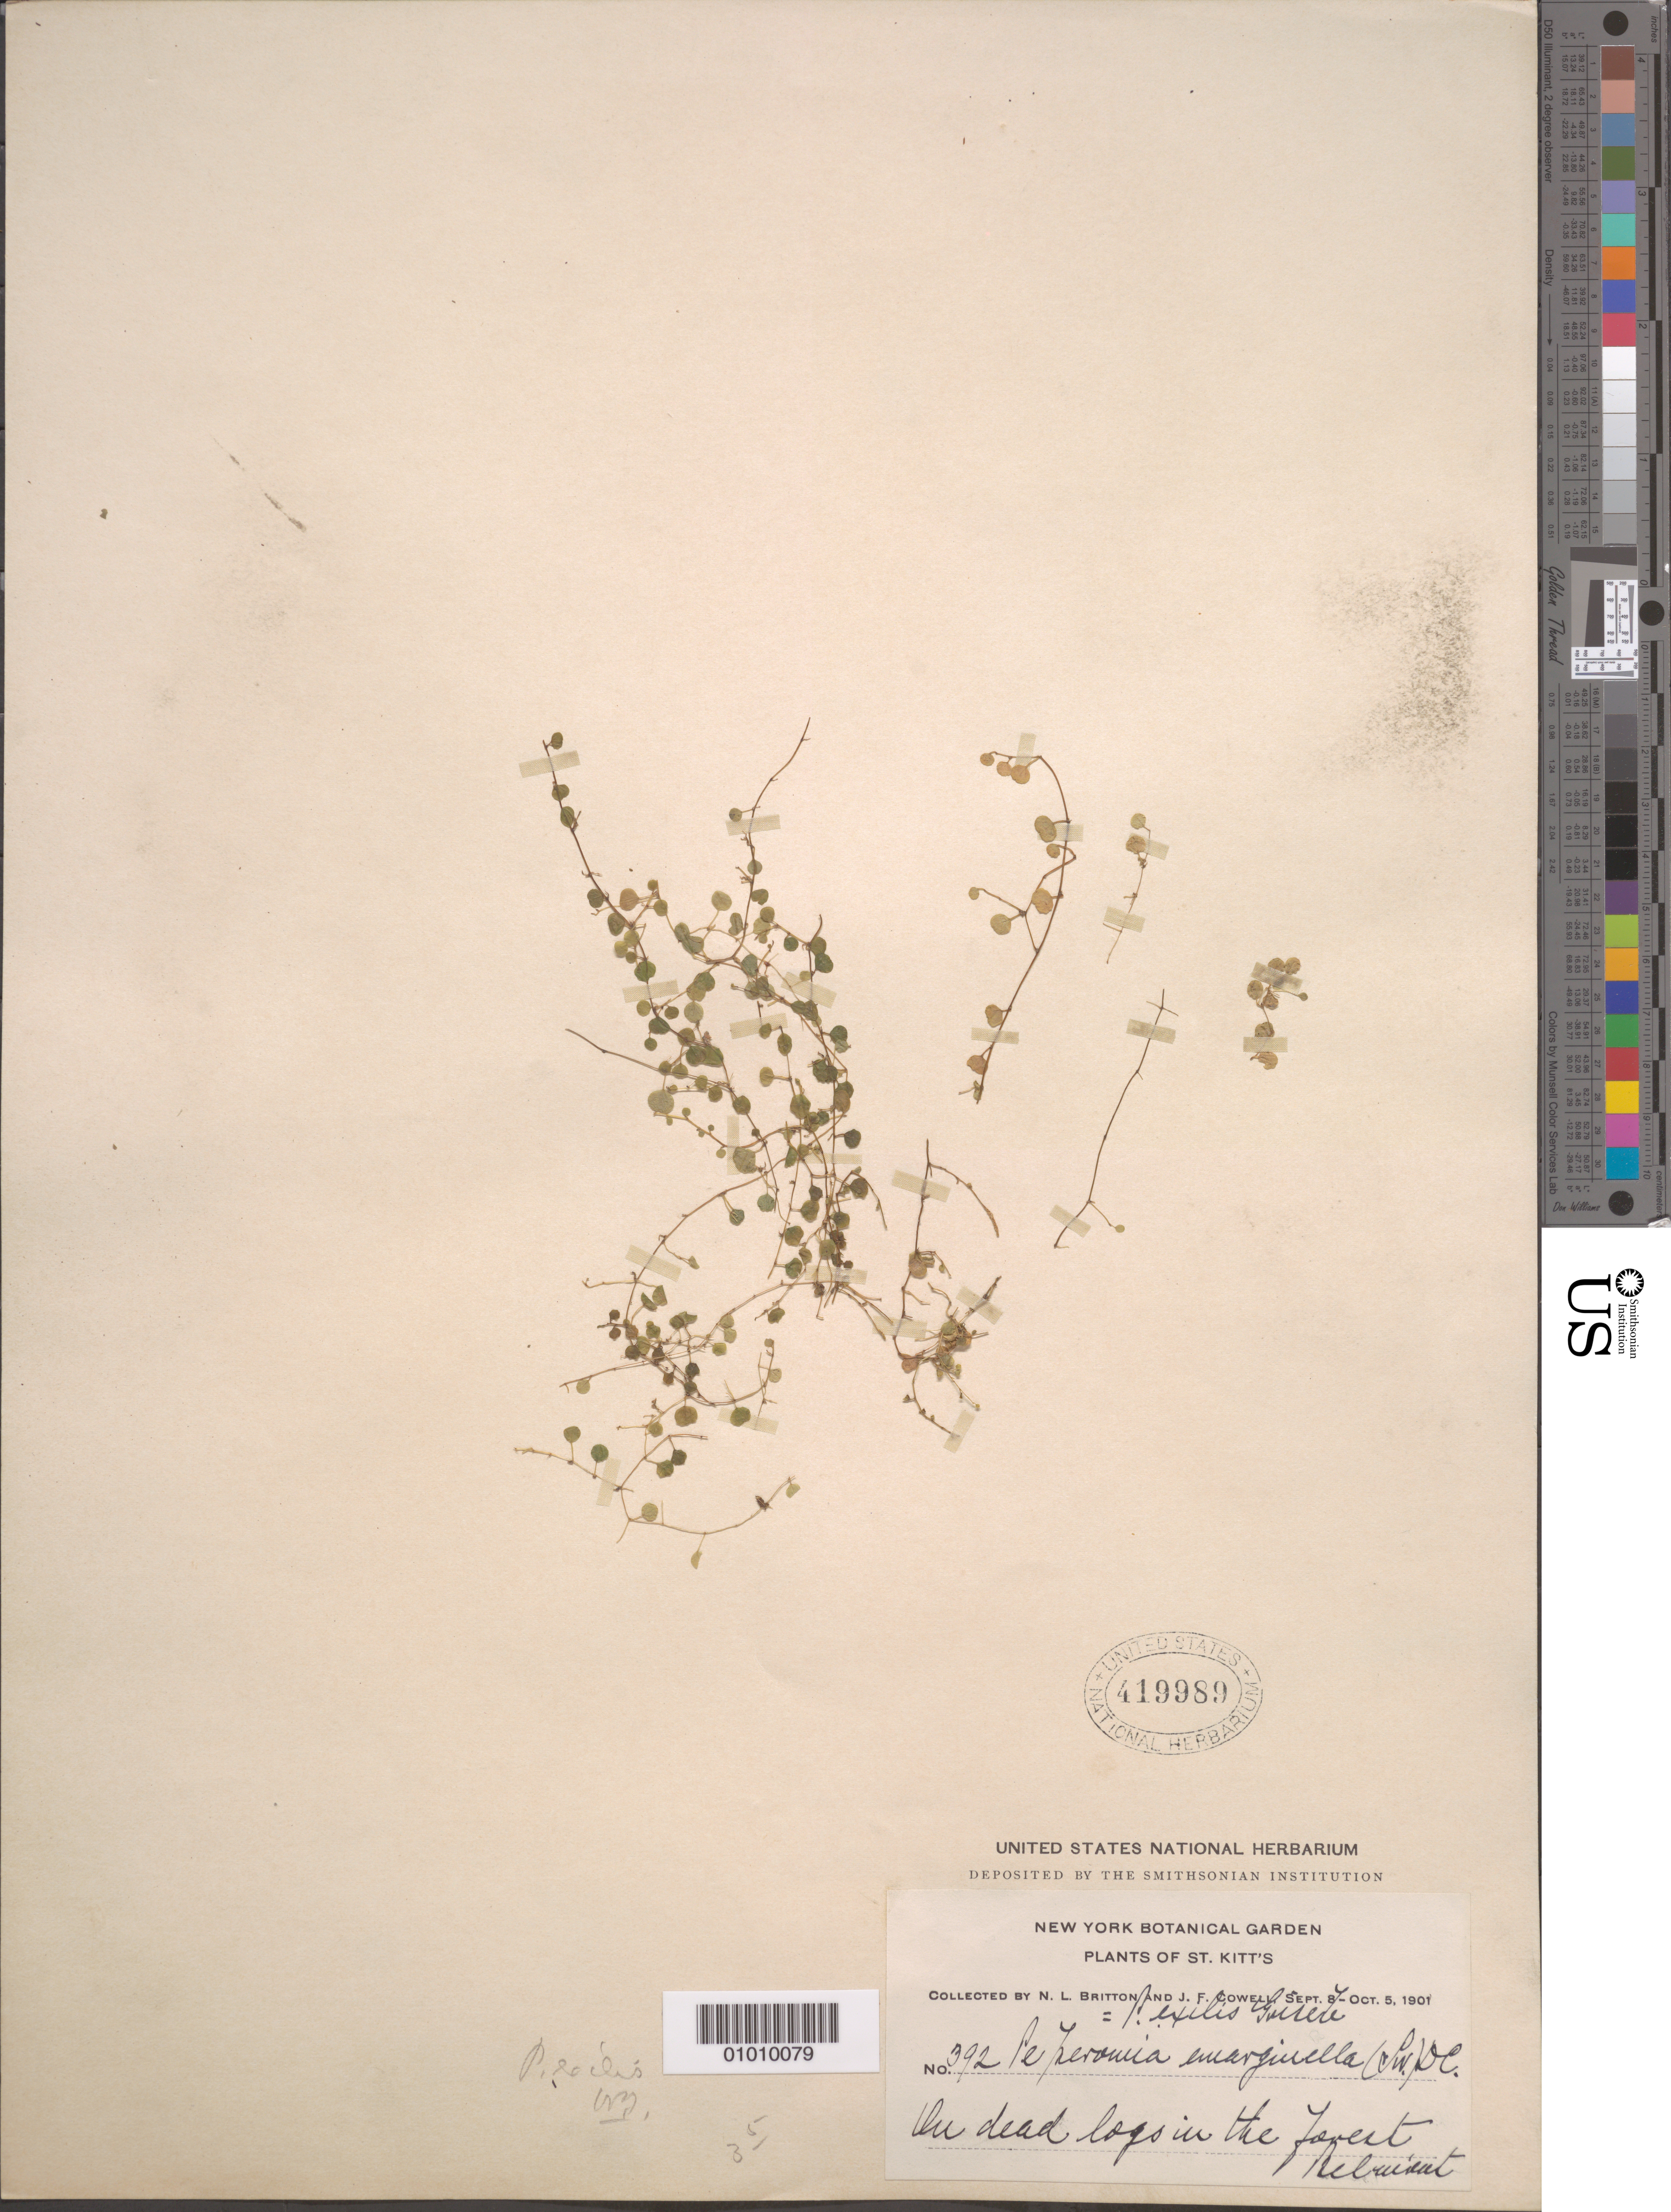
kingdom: Plantae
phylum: Tracheophyta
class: Magnoliopsida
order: Piperales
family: Piperaceae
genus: Peperomia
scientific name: Peperomia emarginella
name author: (Sw. ex Wikstr.) C. DC.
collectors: N. Britton & J. F. Cowell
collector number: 392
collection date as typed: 08 Sep 1901 to 05 Oct 1901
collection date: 1901-09-08/1901-10-05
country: St. Christopher-Nevis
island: St. Christopher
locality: in the forest.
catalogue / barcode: US 419989